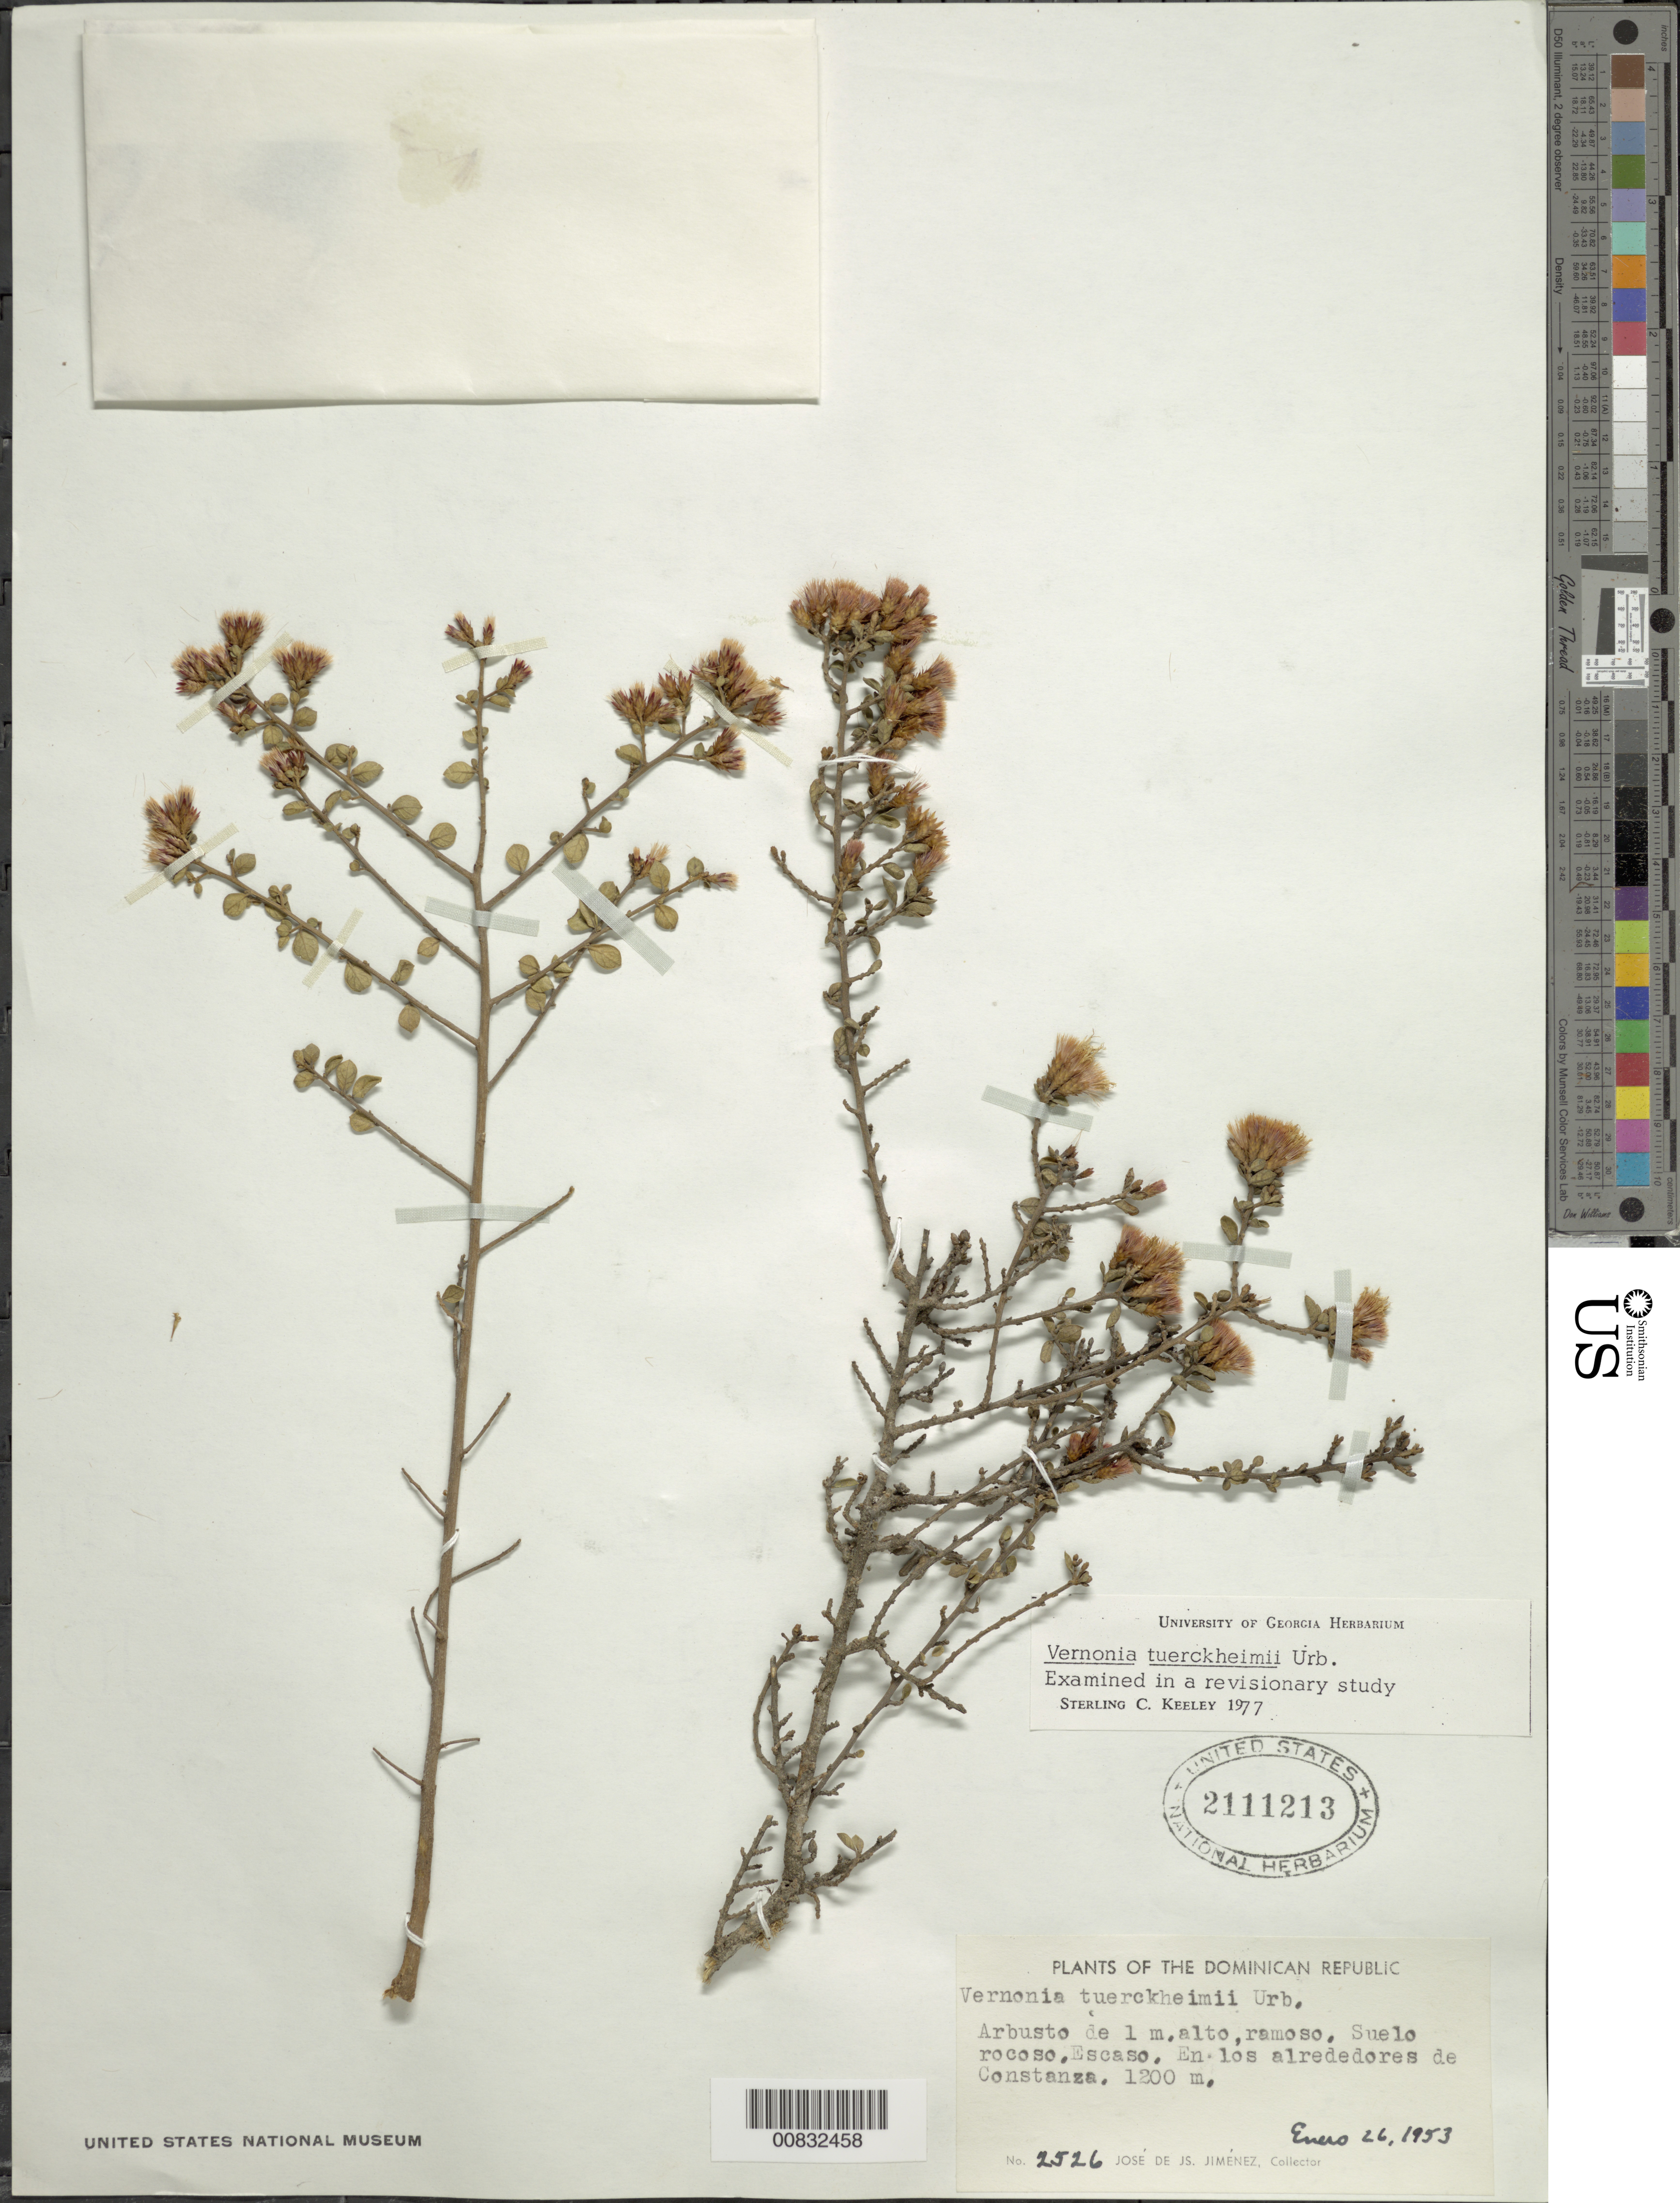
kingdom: Plantae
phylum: Tracheophyta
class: Magnoliopsida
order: Asterales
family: Asteraceae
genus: Vernonanthura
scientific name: Vernonanthura tuerckheimii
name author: (Urb.) H. Rob.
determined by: Keeley, S. C.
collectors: J. J. Jiménez Almonte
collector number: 2526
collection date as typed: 26 Jan 1953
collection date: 1953-01-26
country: Dominican Republic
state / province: La Vega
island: Hispaniola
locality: En los alrededores de Constanza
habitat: Suelo rocoso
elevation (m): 1200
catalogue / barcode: US 2111213